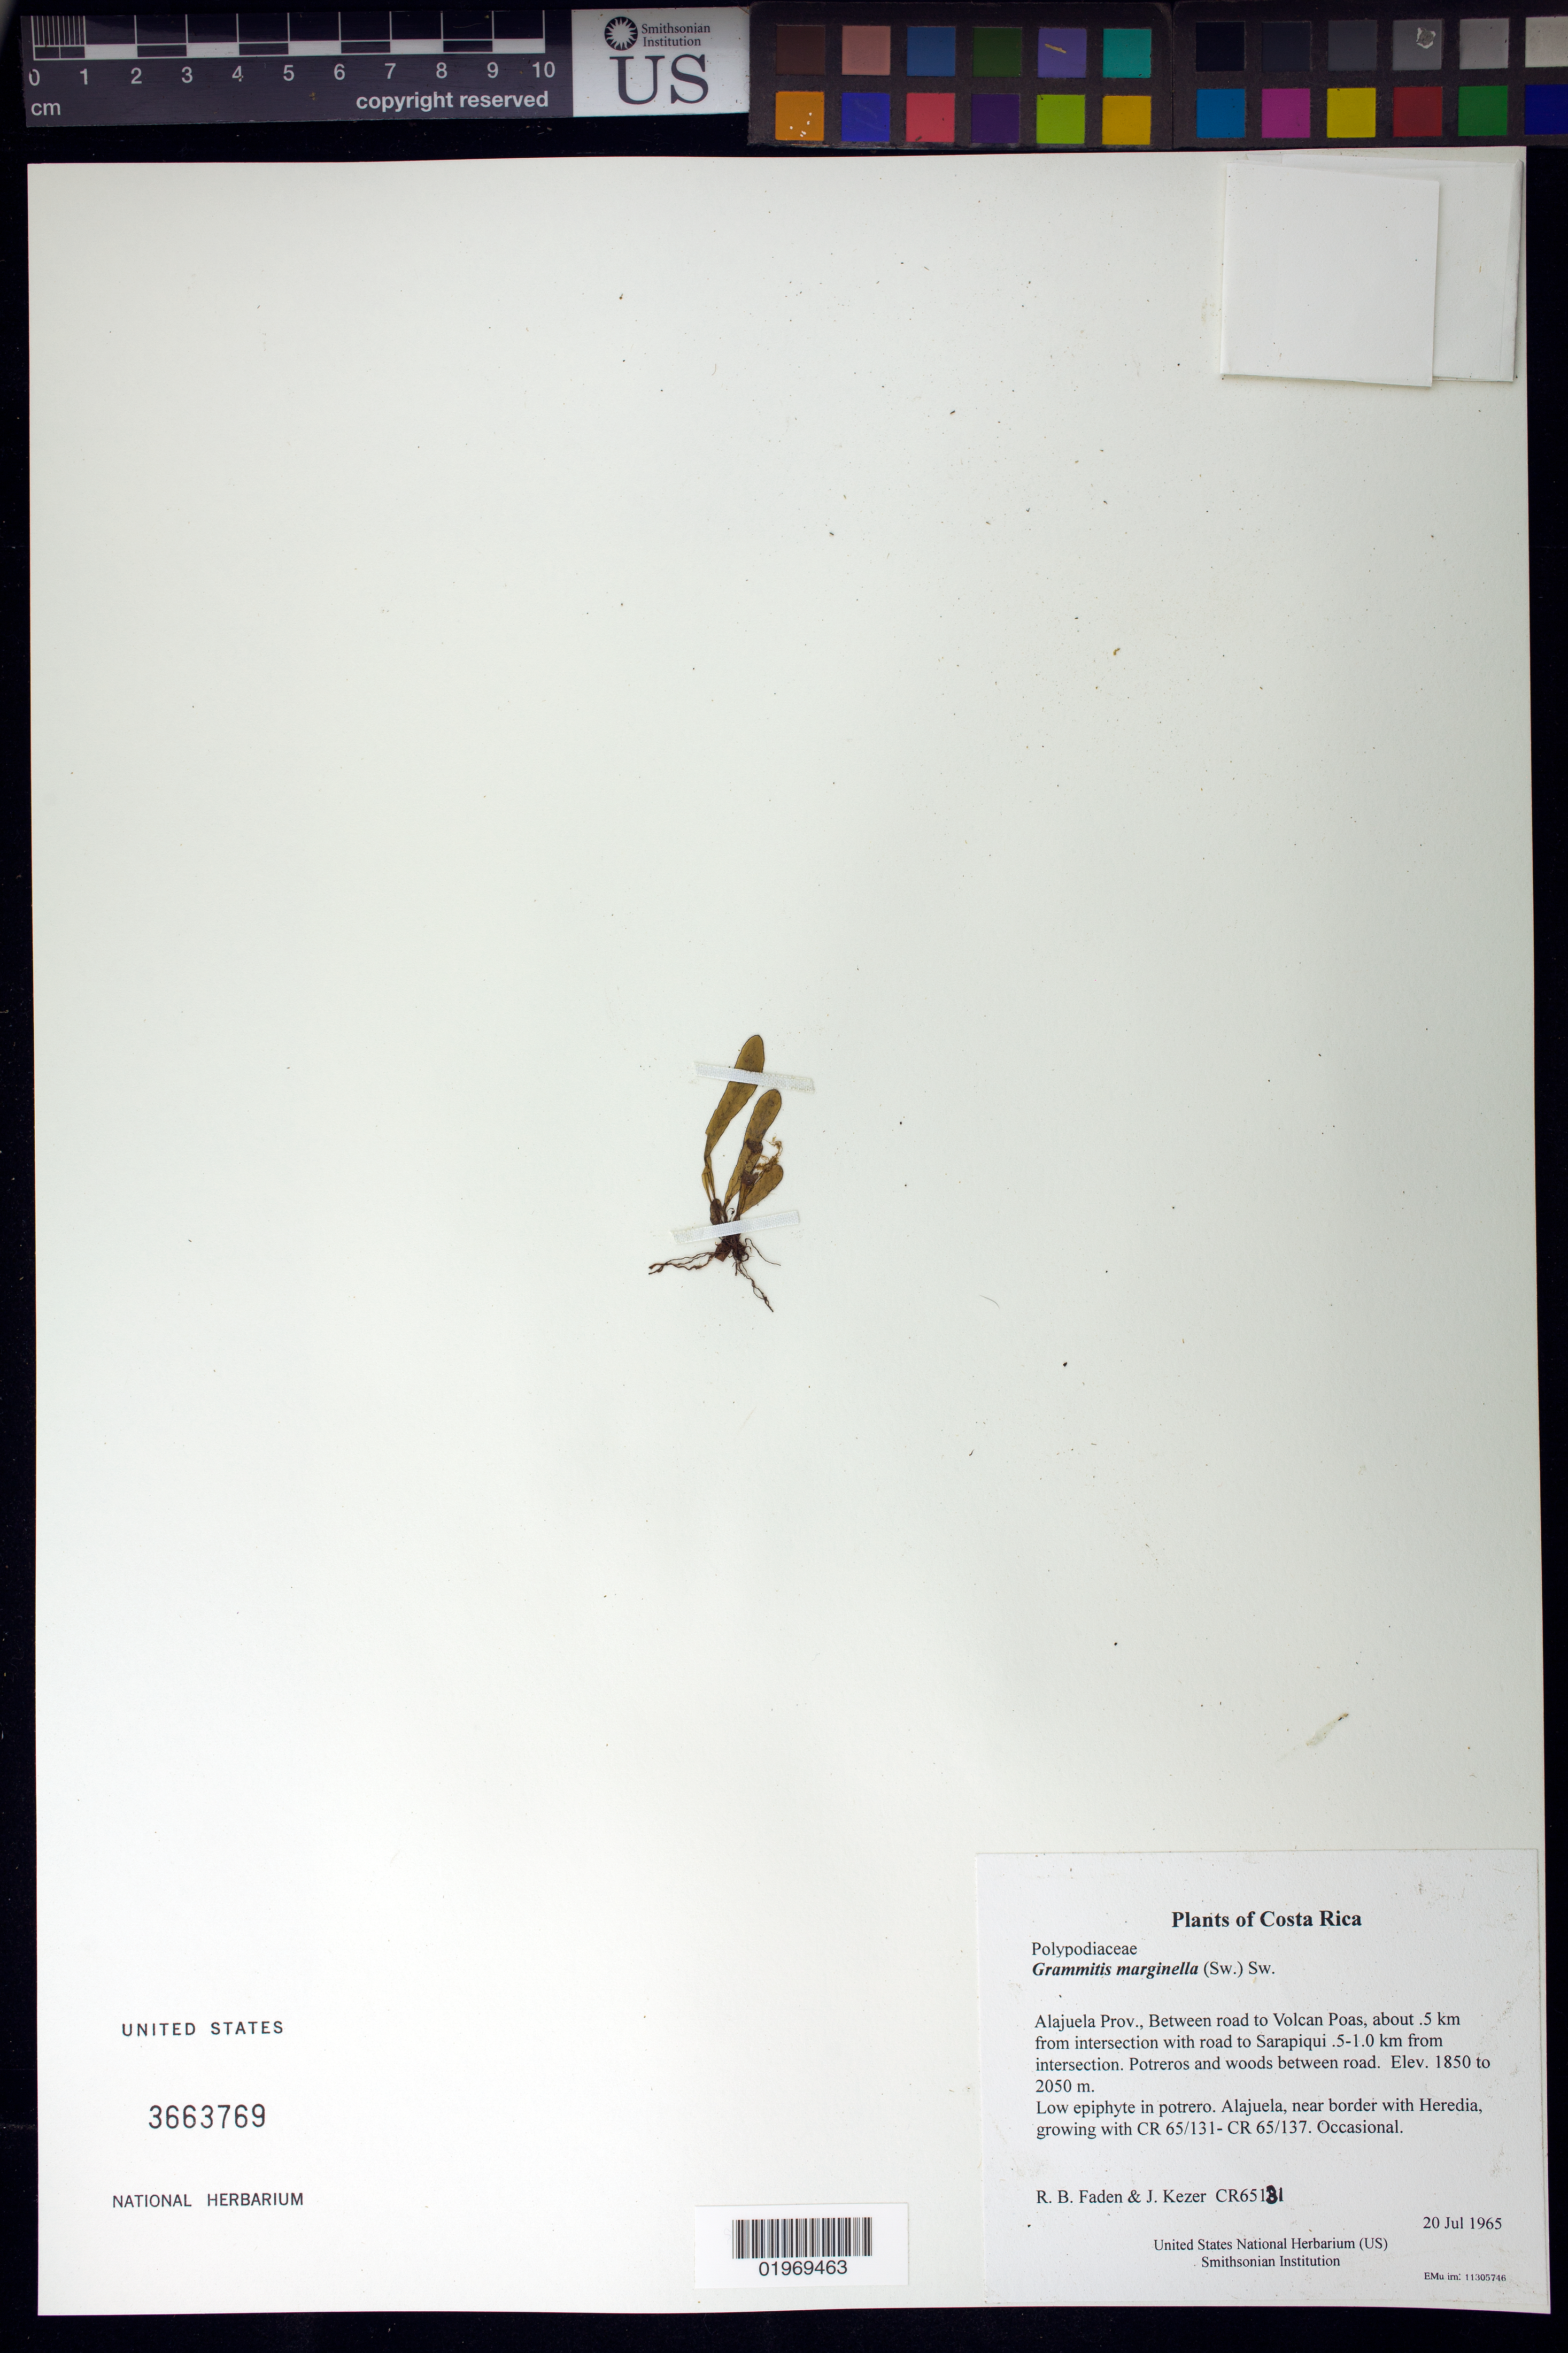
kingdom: Plantae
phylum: Tracheophyta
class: Polypodiopsida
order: Polypodiales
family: Polypodiaceae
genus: Grammitis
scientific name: Grammitis sp.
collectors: R. B. Faden & J. Kezer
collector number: CR65131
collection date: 1965-07-20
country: Costa Rica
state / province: Alajuela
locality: Between road to Volcan Poas, about .5 km from intersection with road to Sarapiqui .5-1.0 km from intersection. Potreros and woods between road.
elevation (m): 1850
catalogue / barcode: US 3663769